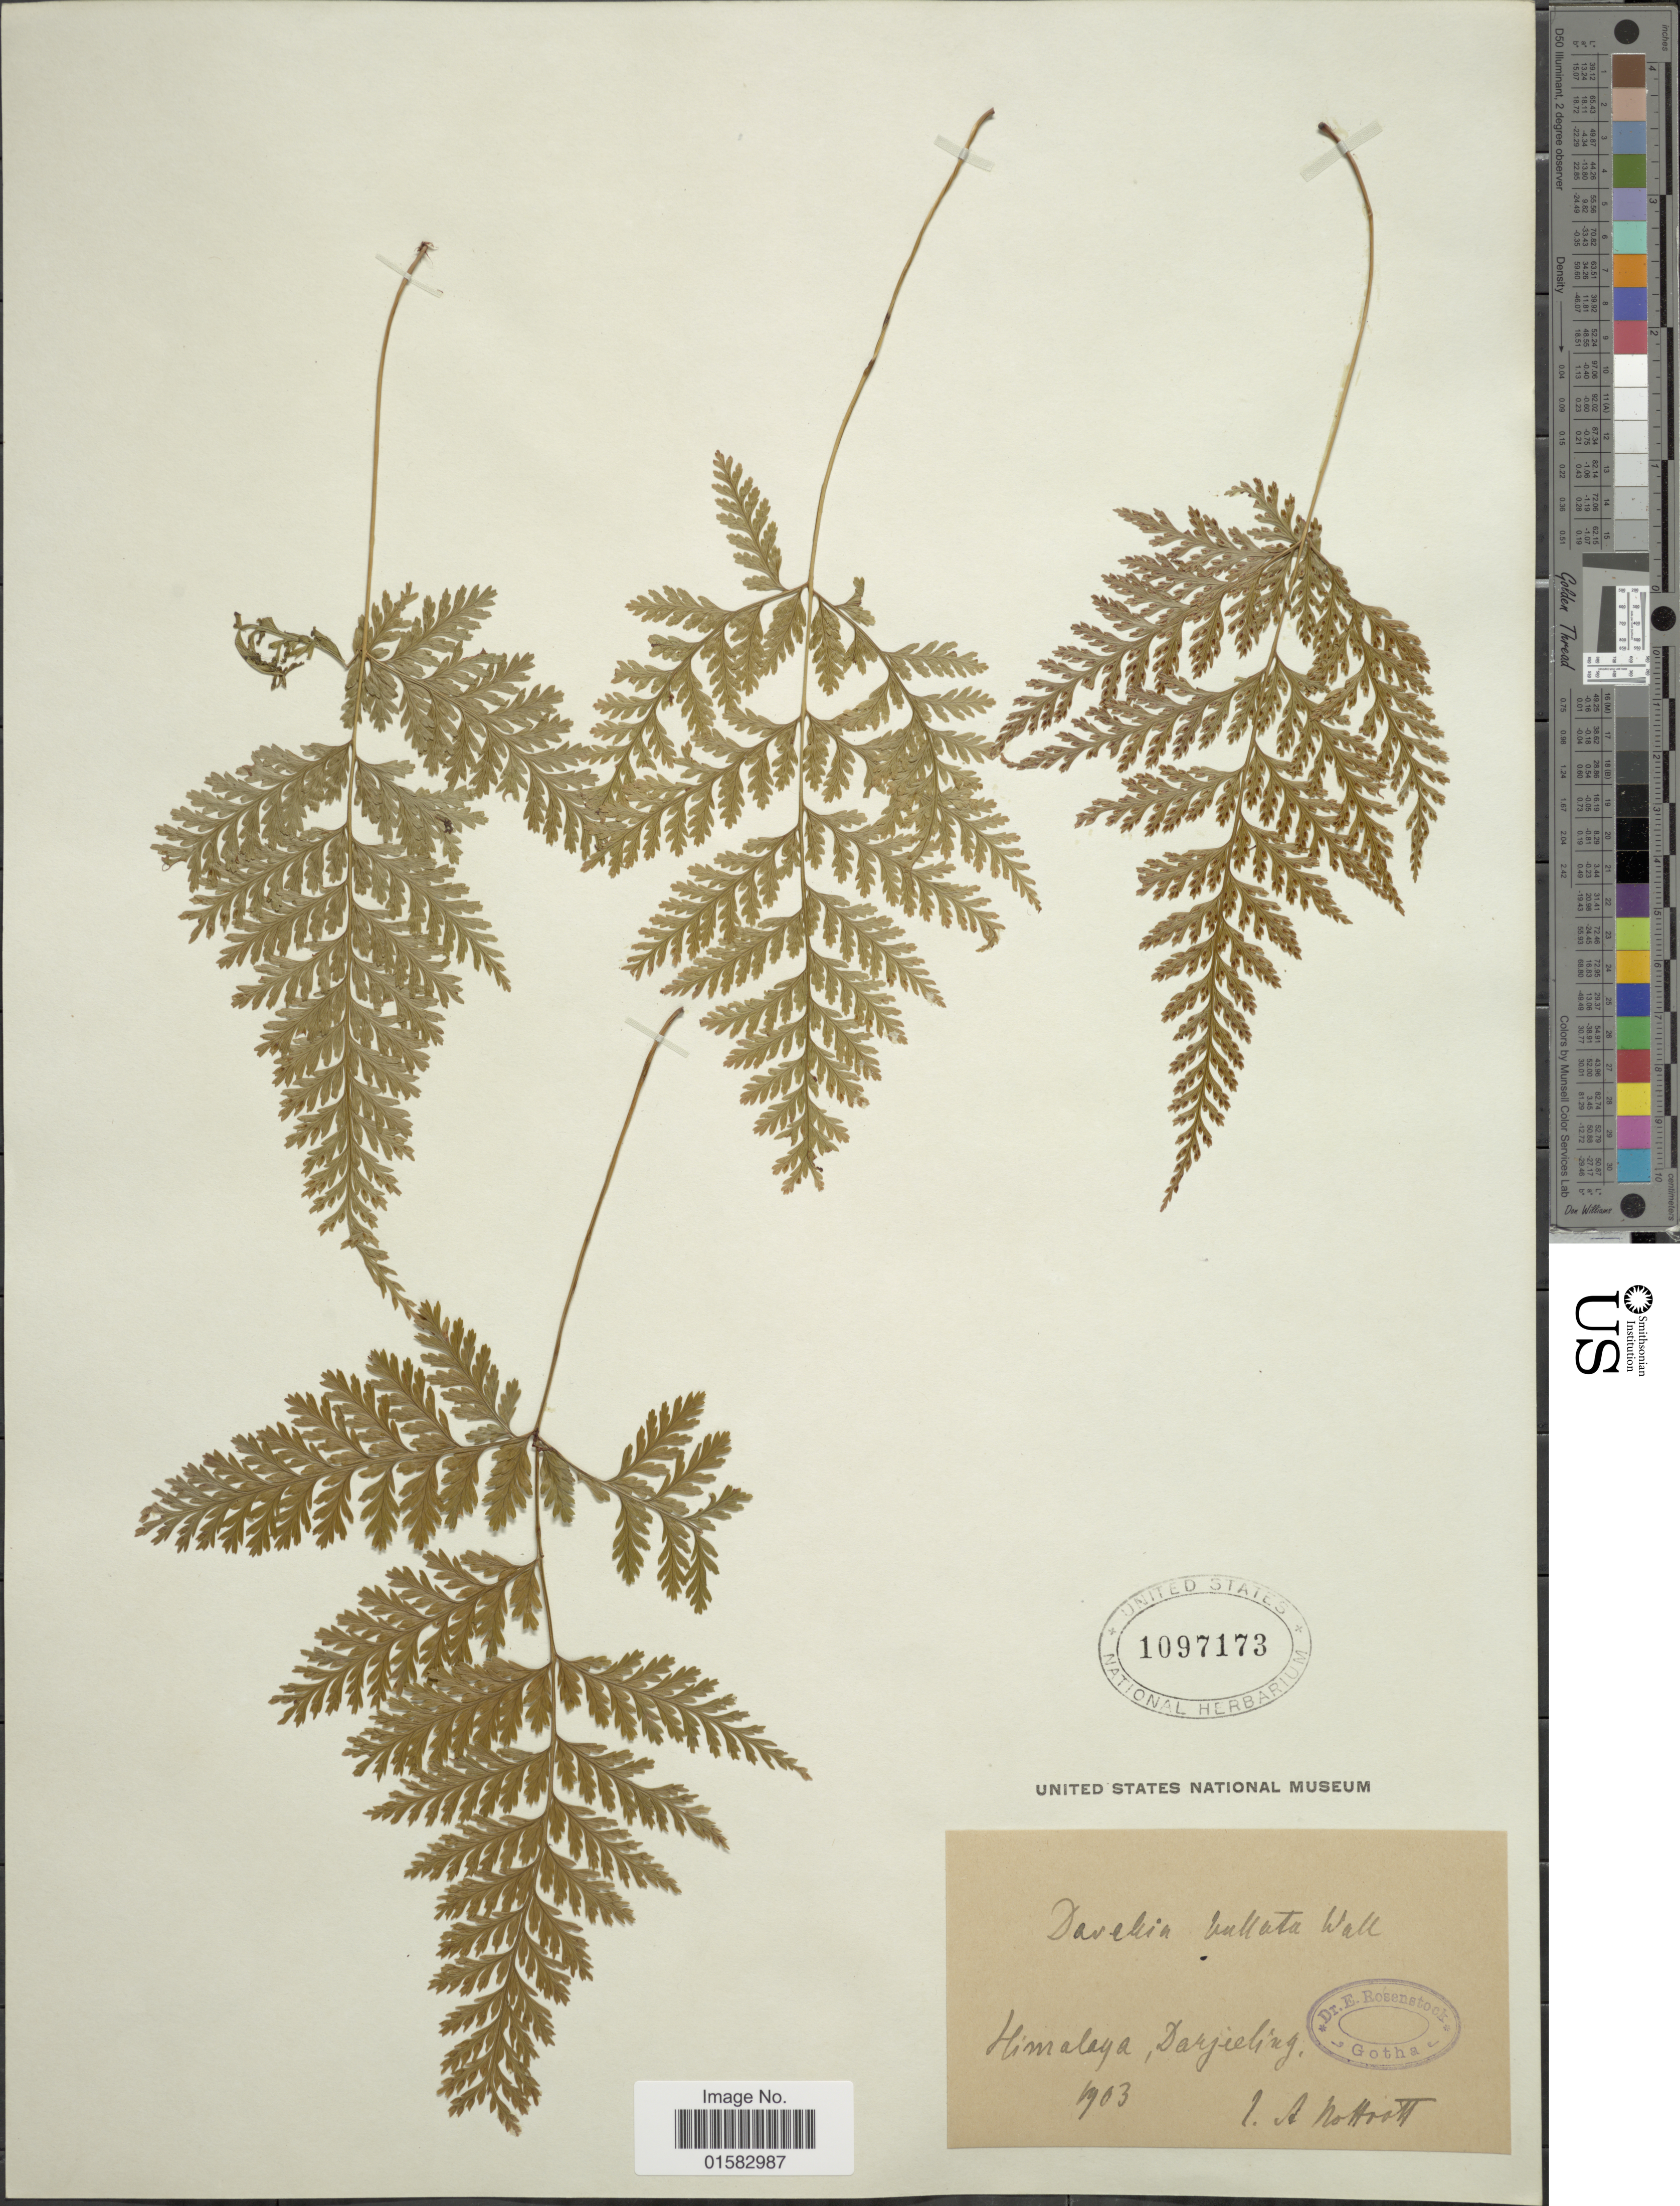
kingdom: Plantae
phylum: Tracheophyta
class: Polypodiopsida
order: Polypodiales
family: Davalliaceae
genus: Davallia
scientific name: Davallia trichomanoides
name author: Blume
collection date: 1903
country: India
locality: Himalaya, Darjeeling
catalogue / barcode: US 1097173